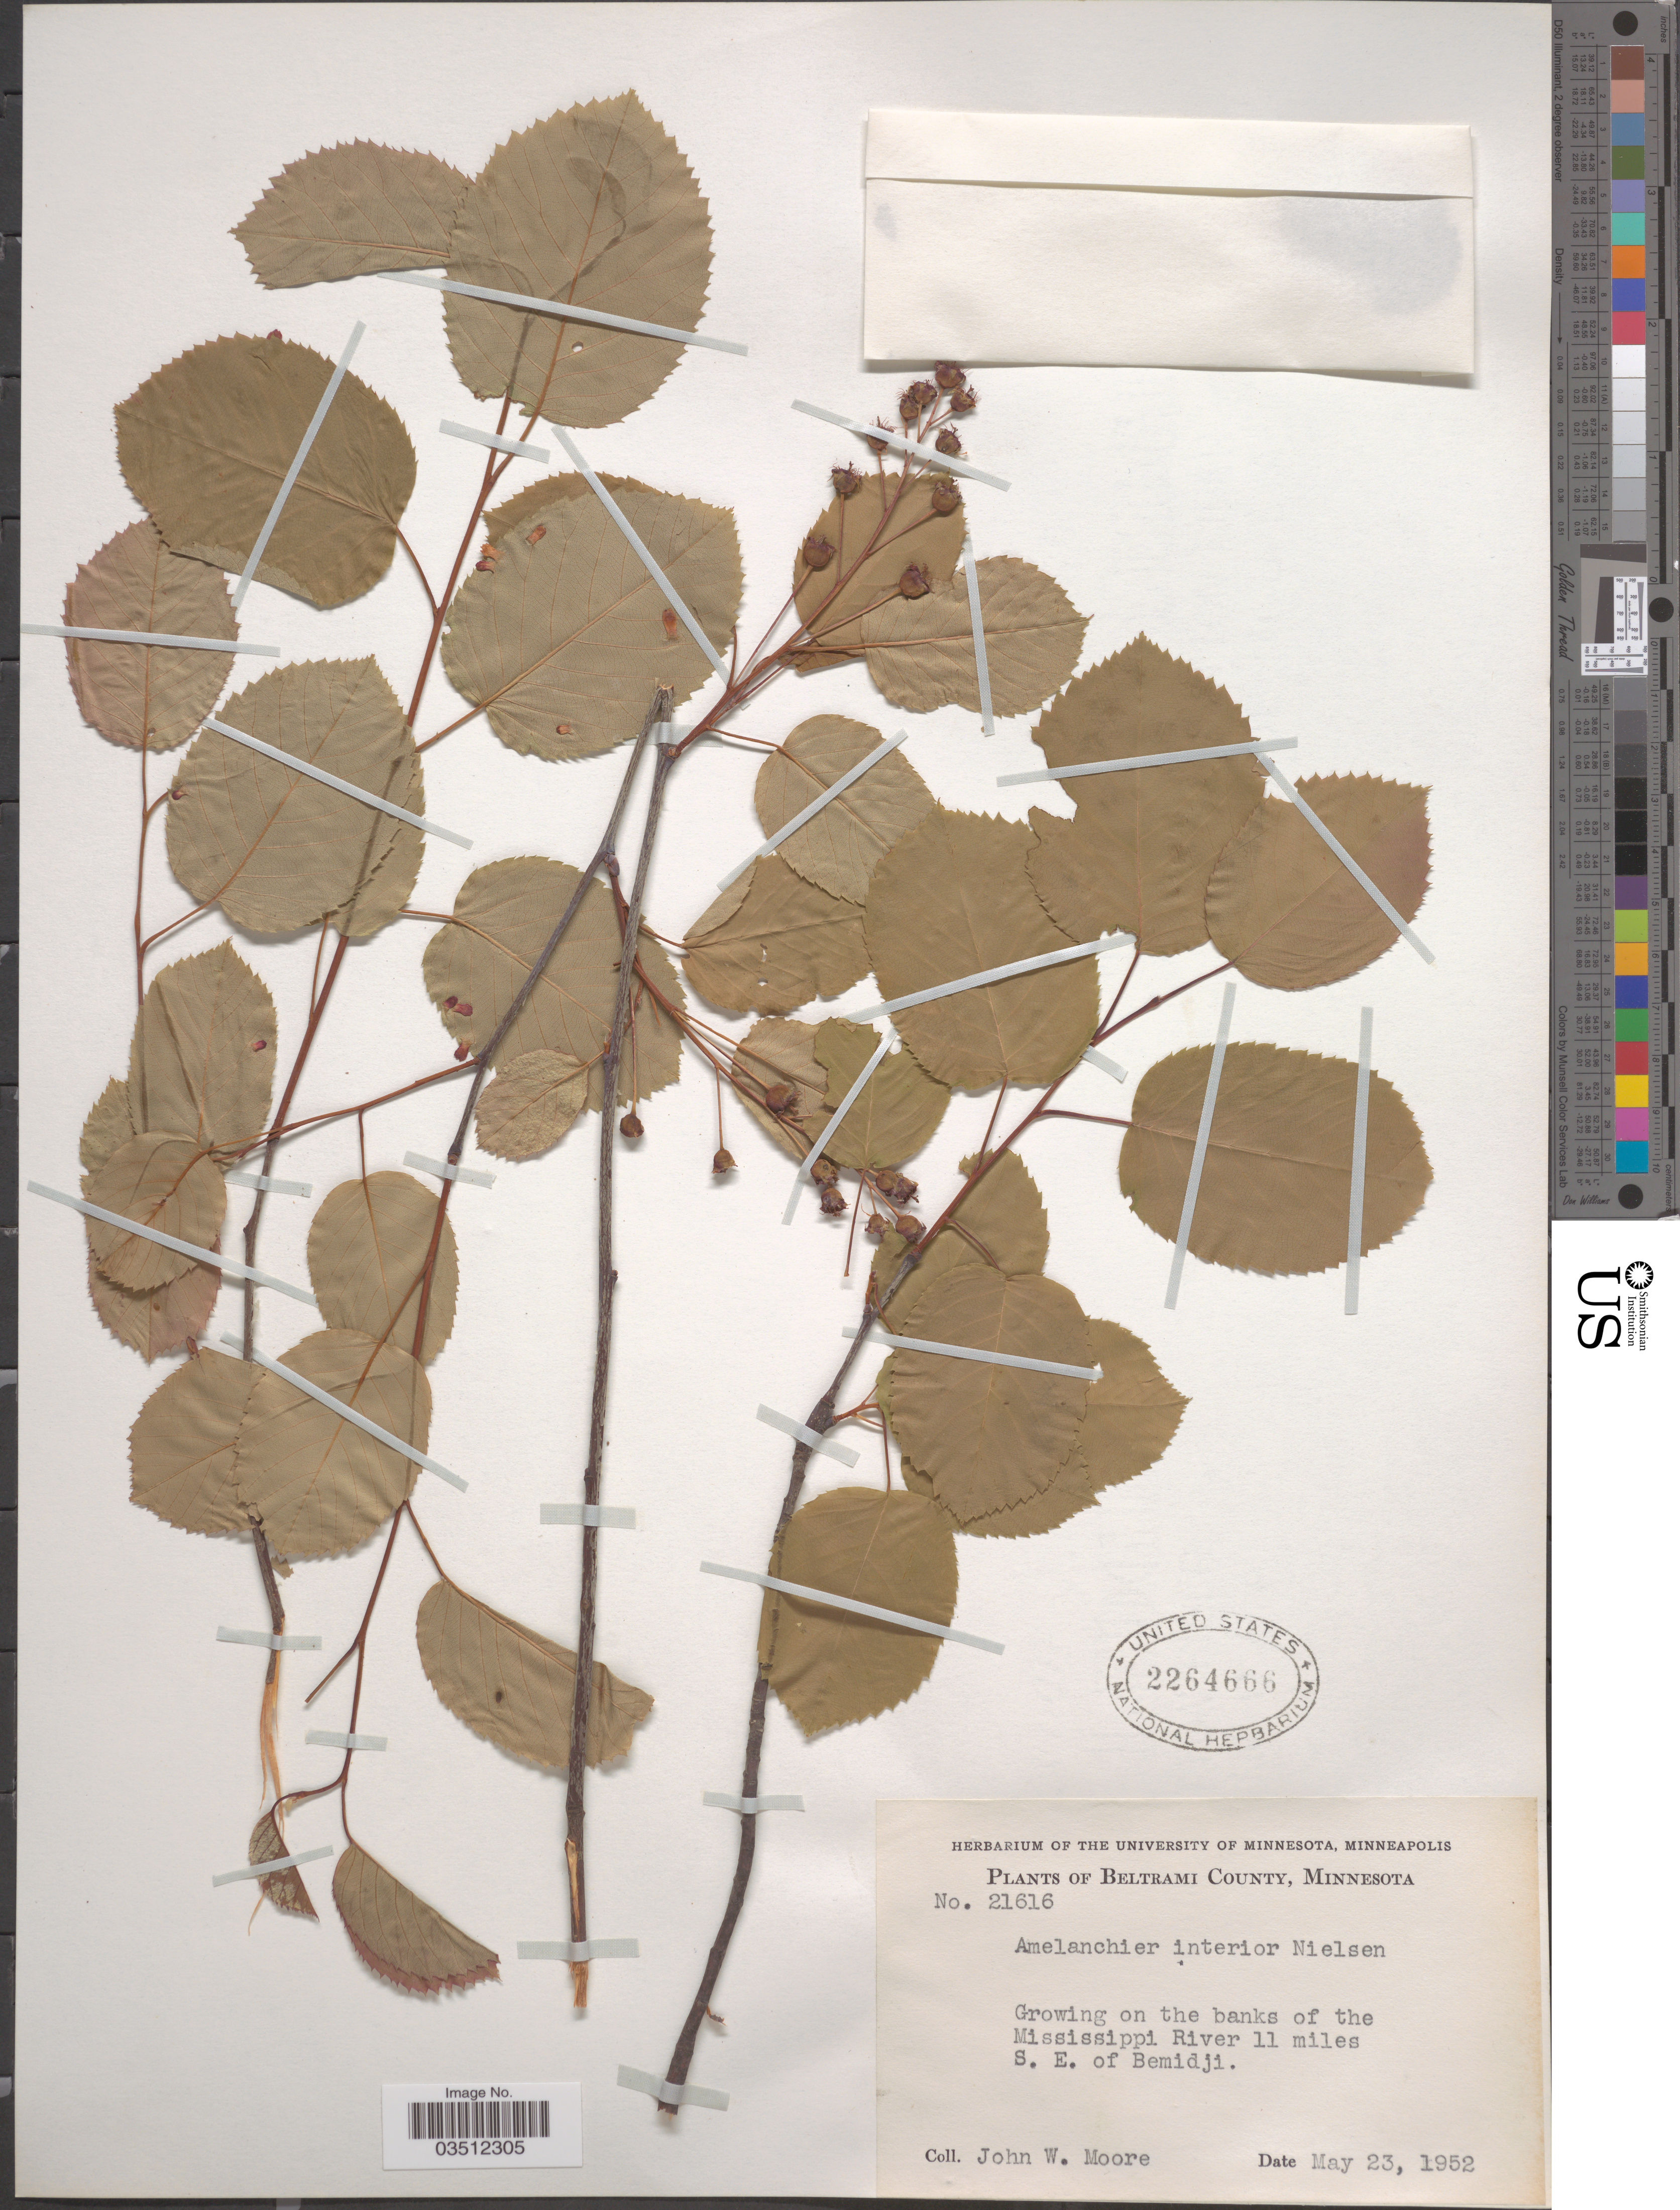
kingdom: Plantae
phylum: Tracheophyta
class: Magnoliopsida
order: Rosales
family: Rosaceae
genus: Amelanchier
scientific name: Amelanchier interior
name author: E.L. Nielsen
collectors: J. Moore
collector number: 21616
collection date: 1952-05-23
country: United States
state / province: Minnesota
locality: Beltrami County. On the banks of the Mississippi River 11 miles S.E. of Bemidji.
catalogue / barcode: US 2264666